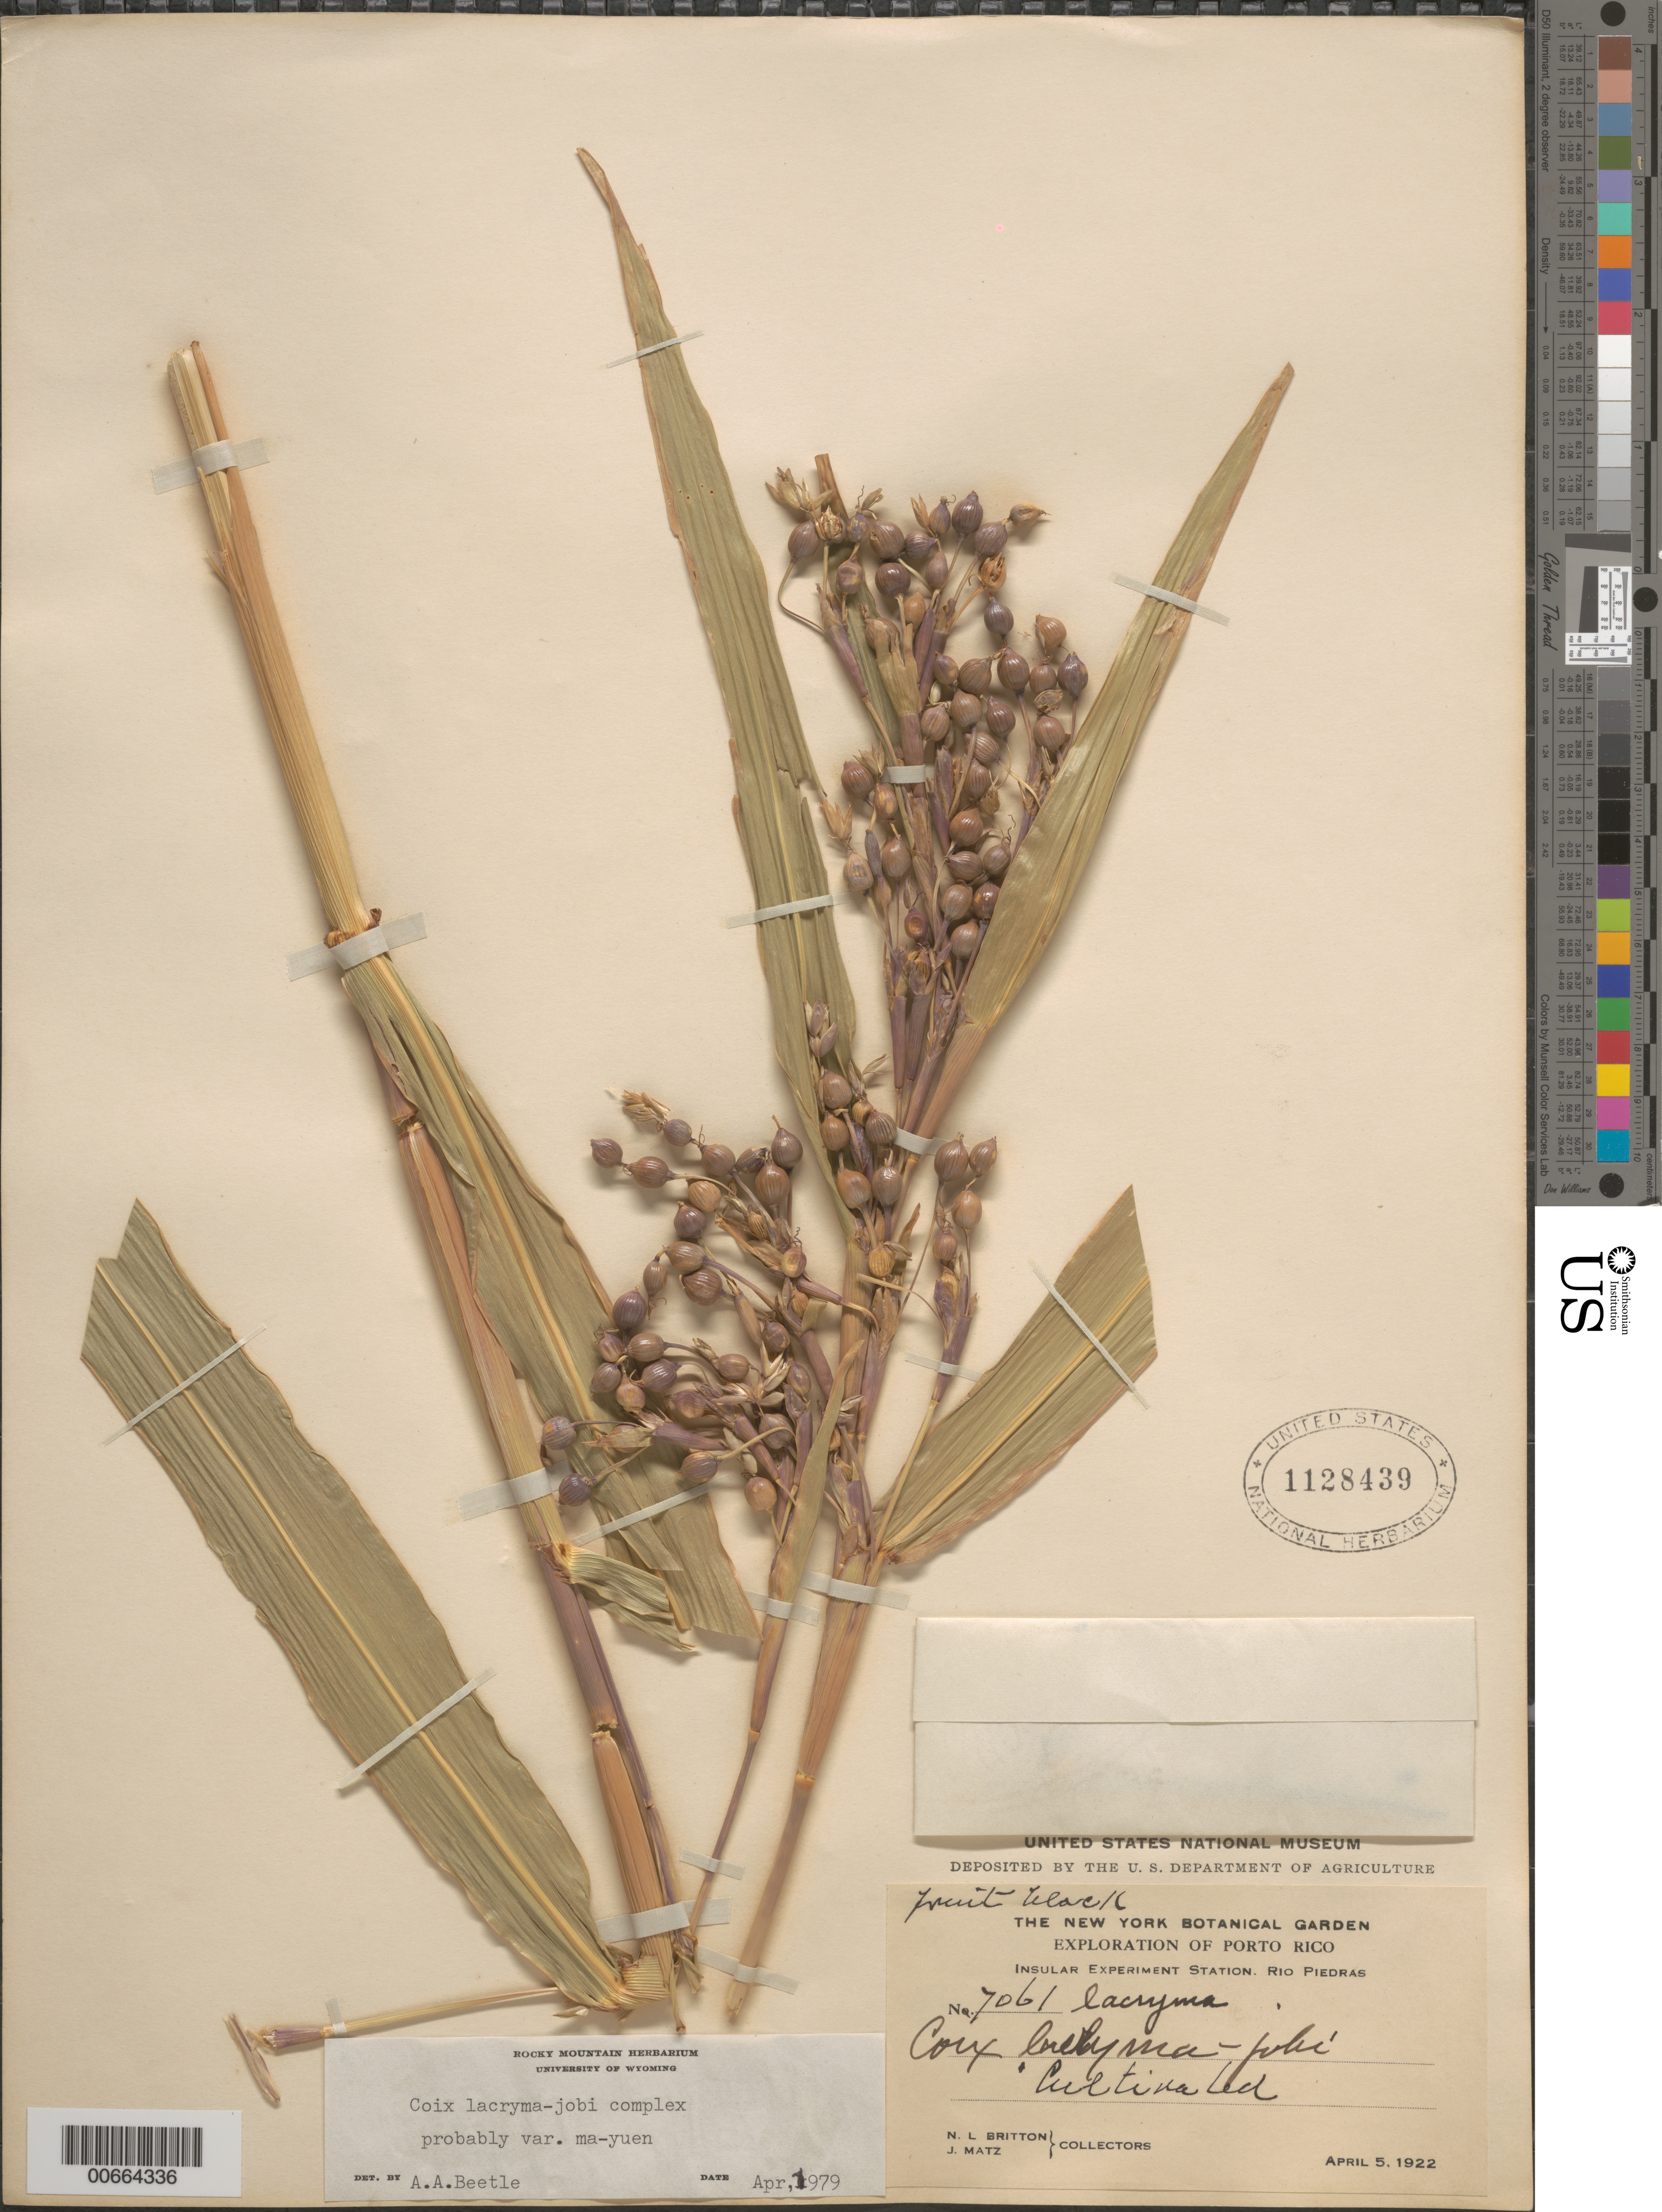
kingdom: Plantae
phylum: Tracheophyta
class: Liliopsida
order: Poales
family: Poaceae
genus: Coix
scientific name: Coix lacryma-jobi var. ma-yuen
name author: (Rom. Caill.) T. Koyama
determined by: Beetle, Alan A.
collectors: N. Britton & J. Matz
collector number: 7061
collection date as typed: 05 Apr 1922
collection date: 1922-04-05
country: Puerto Rico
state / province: San Juan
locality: Insular Exp. Station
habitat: Cultivated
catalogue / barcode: US 1128439